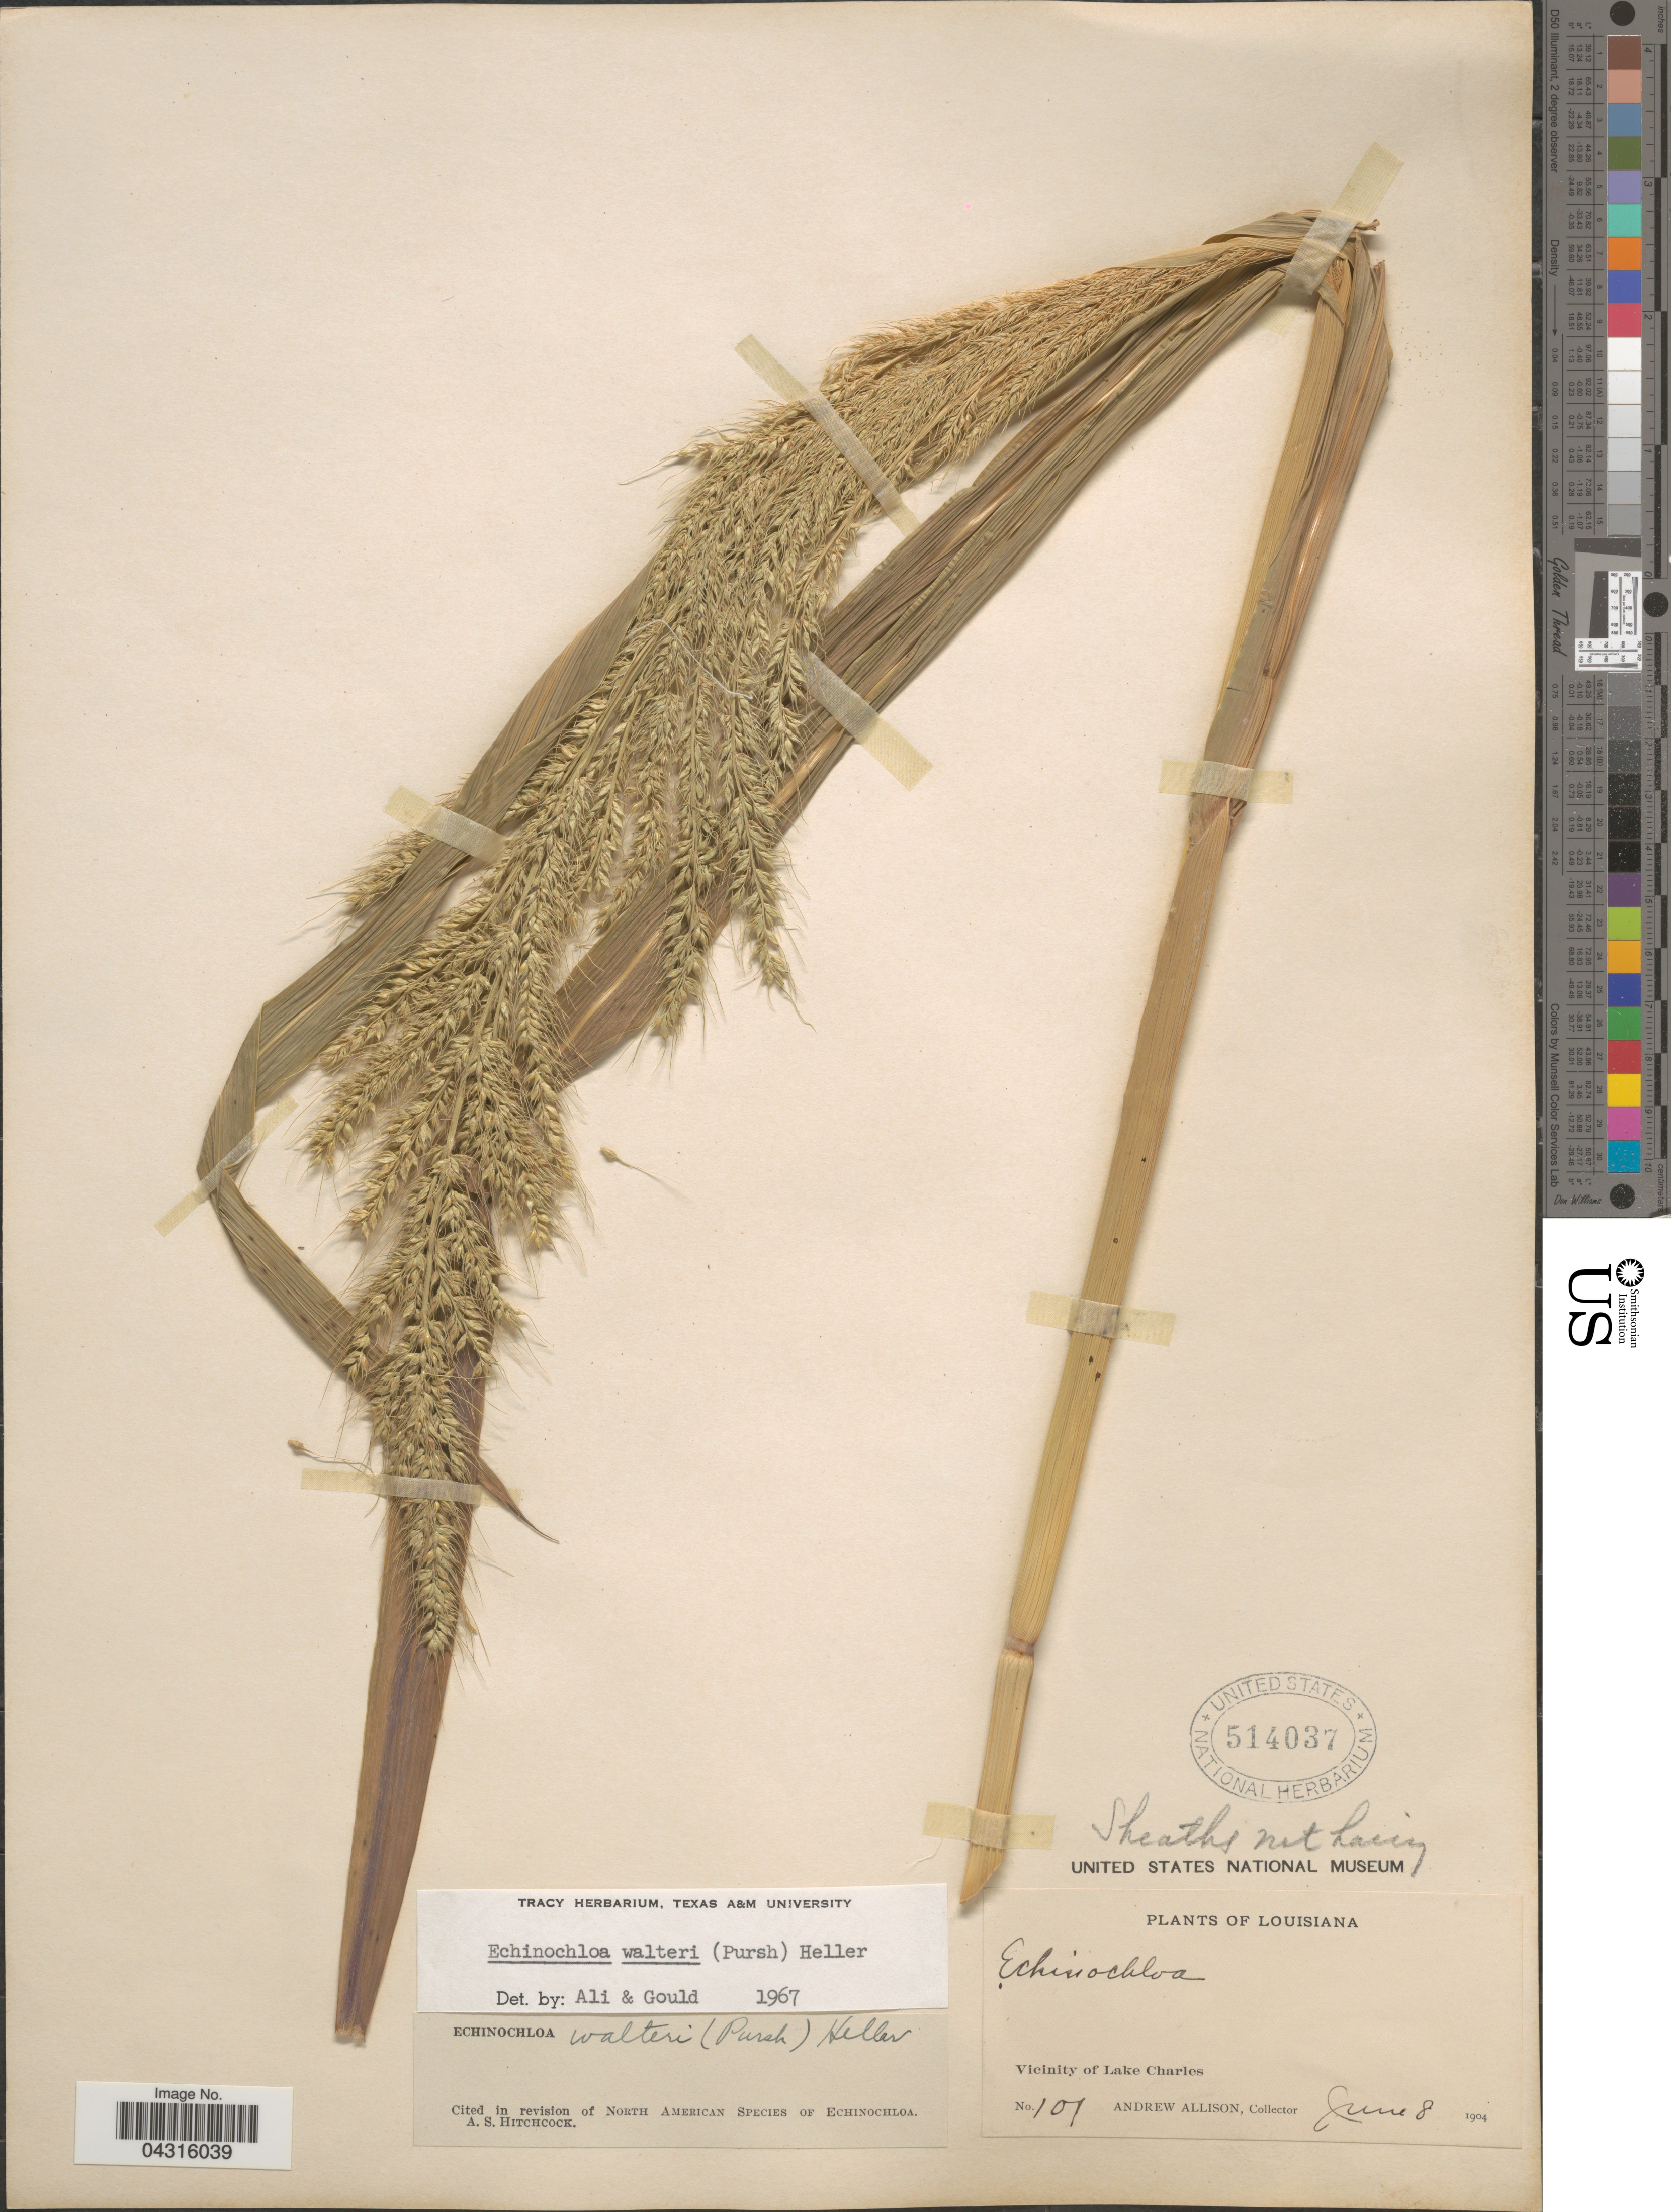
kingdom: Plantae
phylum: Tracheophyta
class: Liliopsida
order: Poales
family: Poaceae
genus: Echinochloa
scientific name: Echinochloa walteri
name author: (Pursh) A. Heller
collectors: A. Allison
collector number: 101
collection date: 1904-06-08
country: United States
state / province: Louisiana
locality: Vicinity of Lake Charles.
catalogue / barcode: US 514037